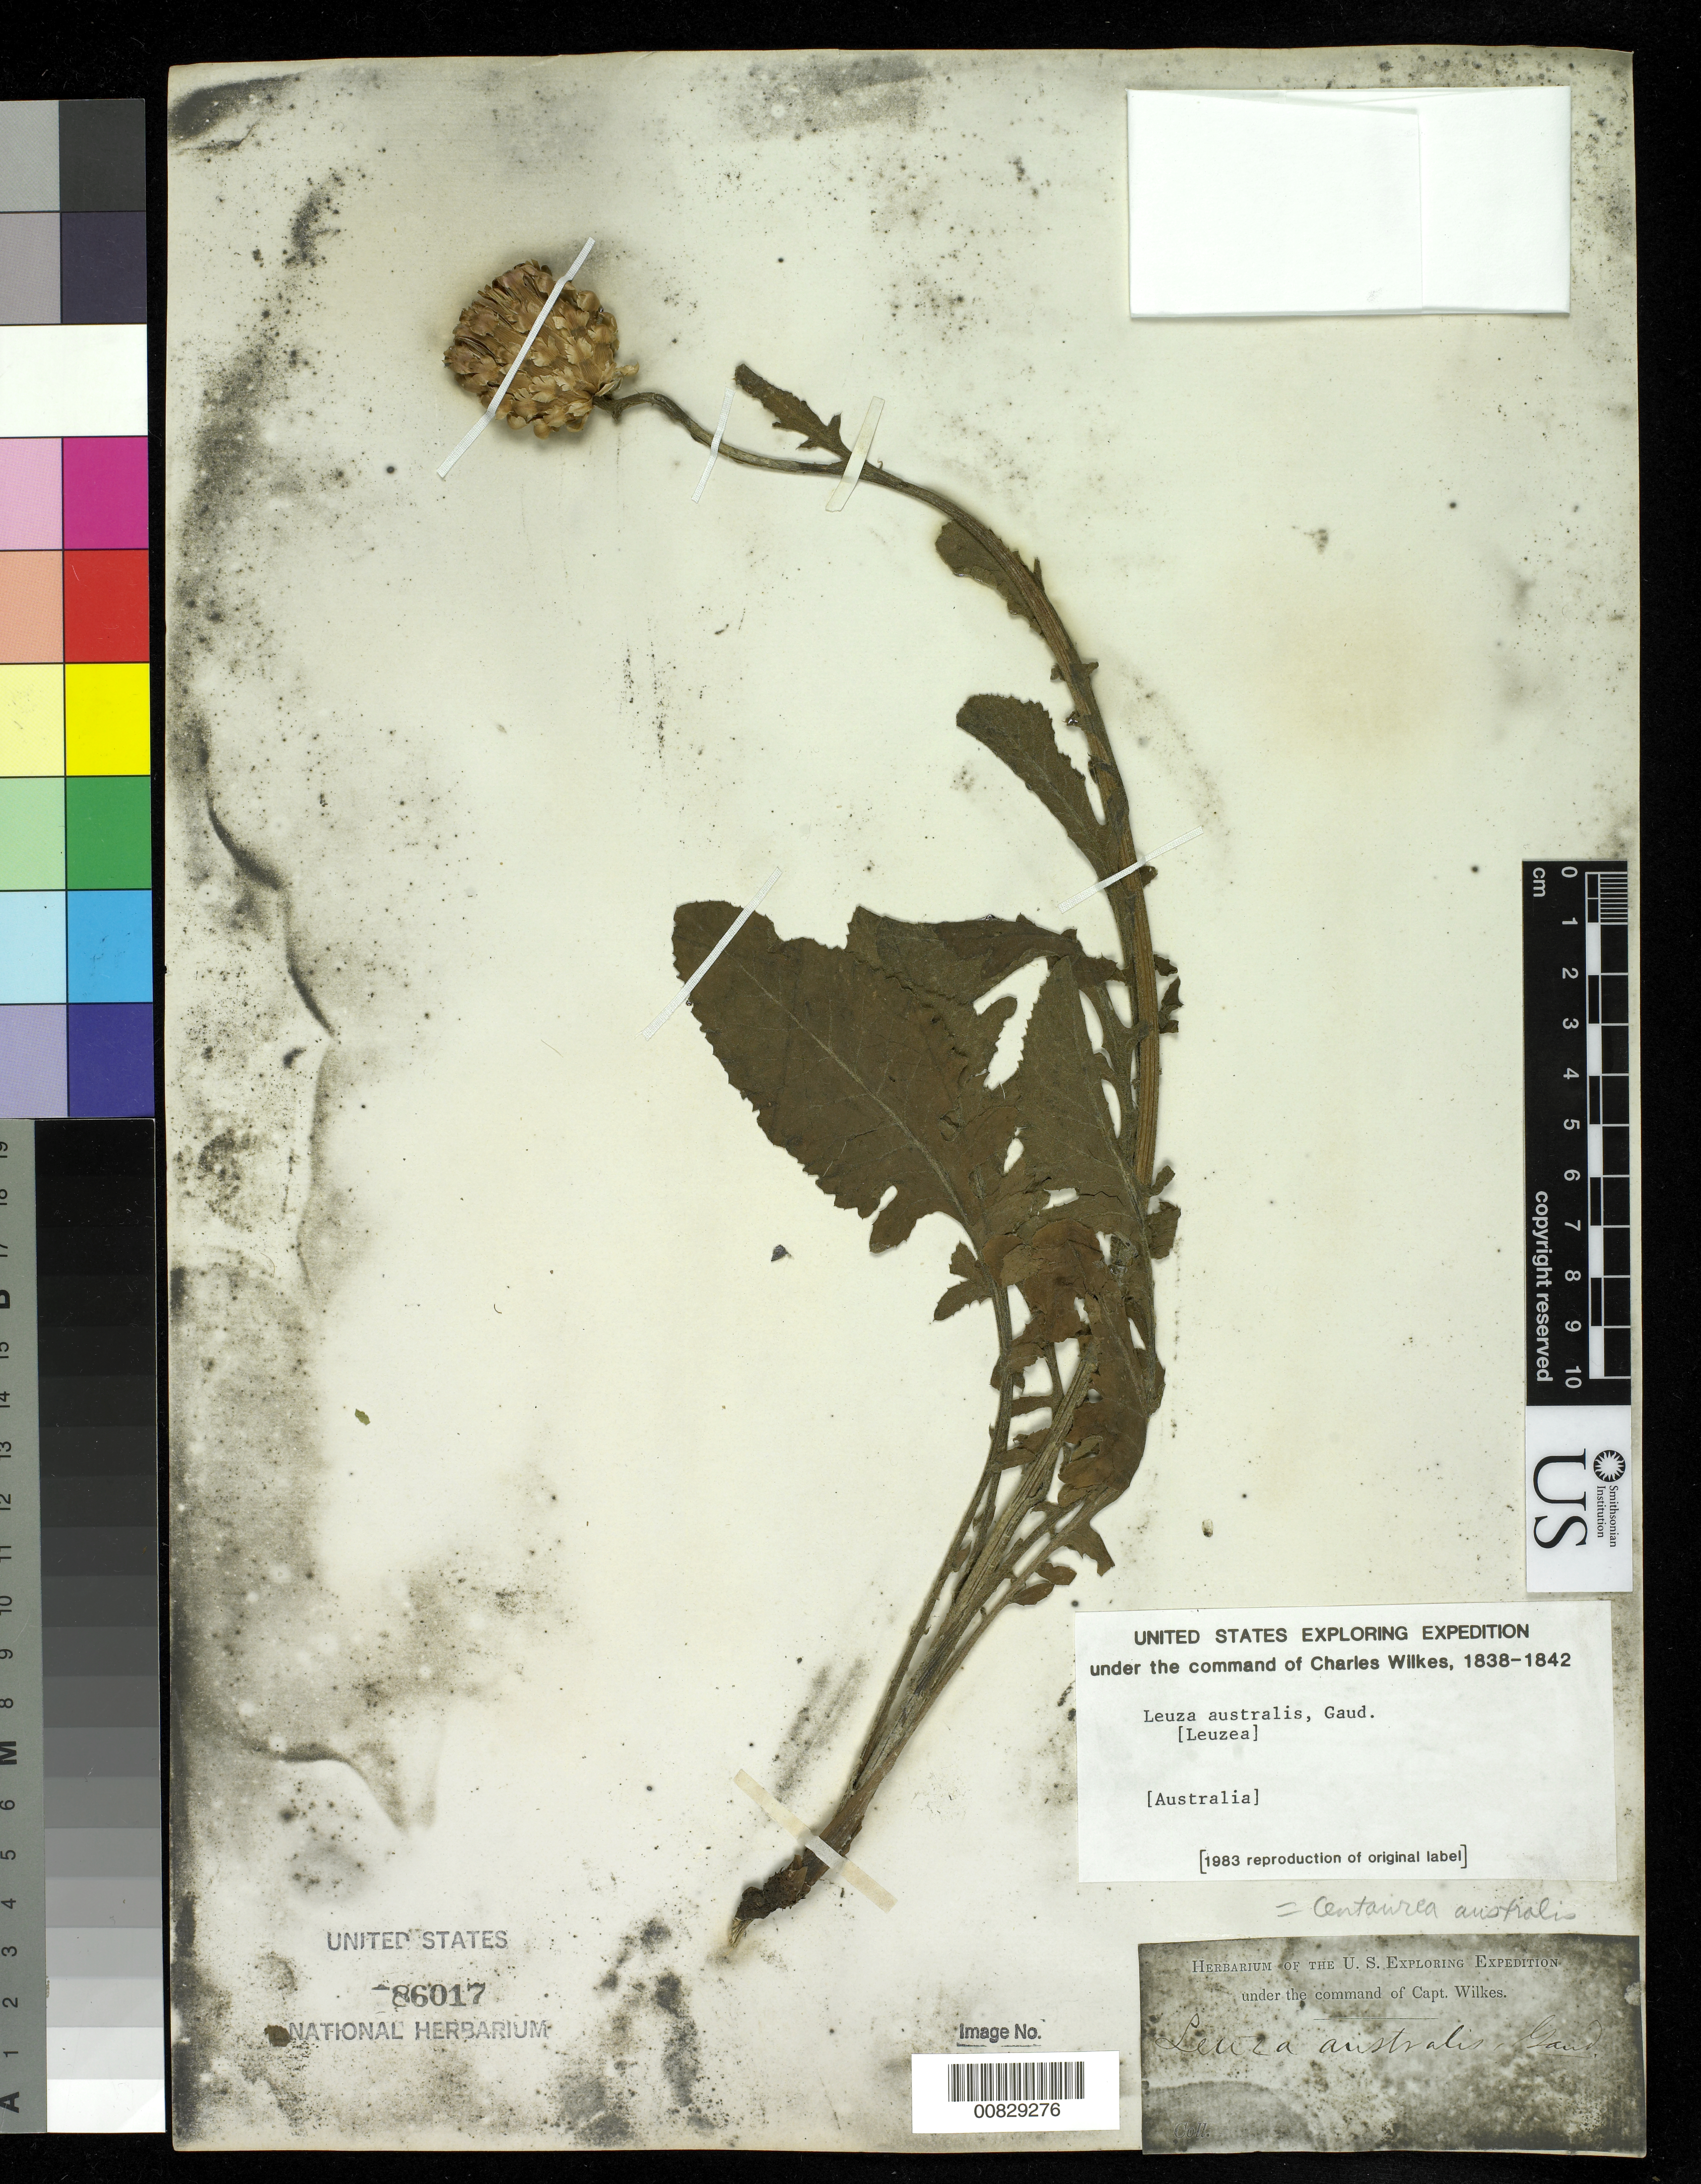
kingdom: Plantae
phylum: Tracheophyta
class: Magnoliopsida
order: Asterales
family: Asteraceae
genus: Leuzea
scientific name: Leuzea australis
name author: Gaudich.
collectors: Wilkes Explor. Exped.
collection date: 1838/1842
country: Australia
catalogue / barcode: US 86017